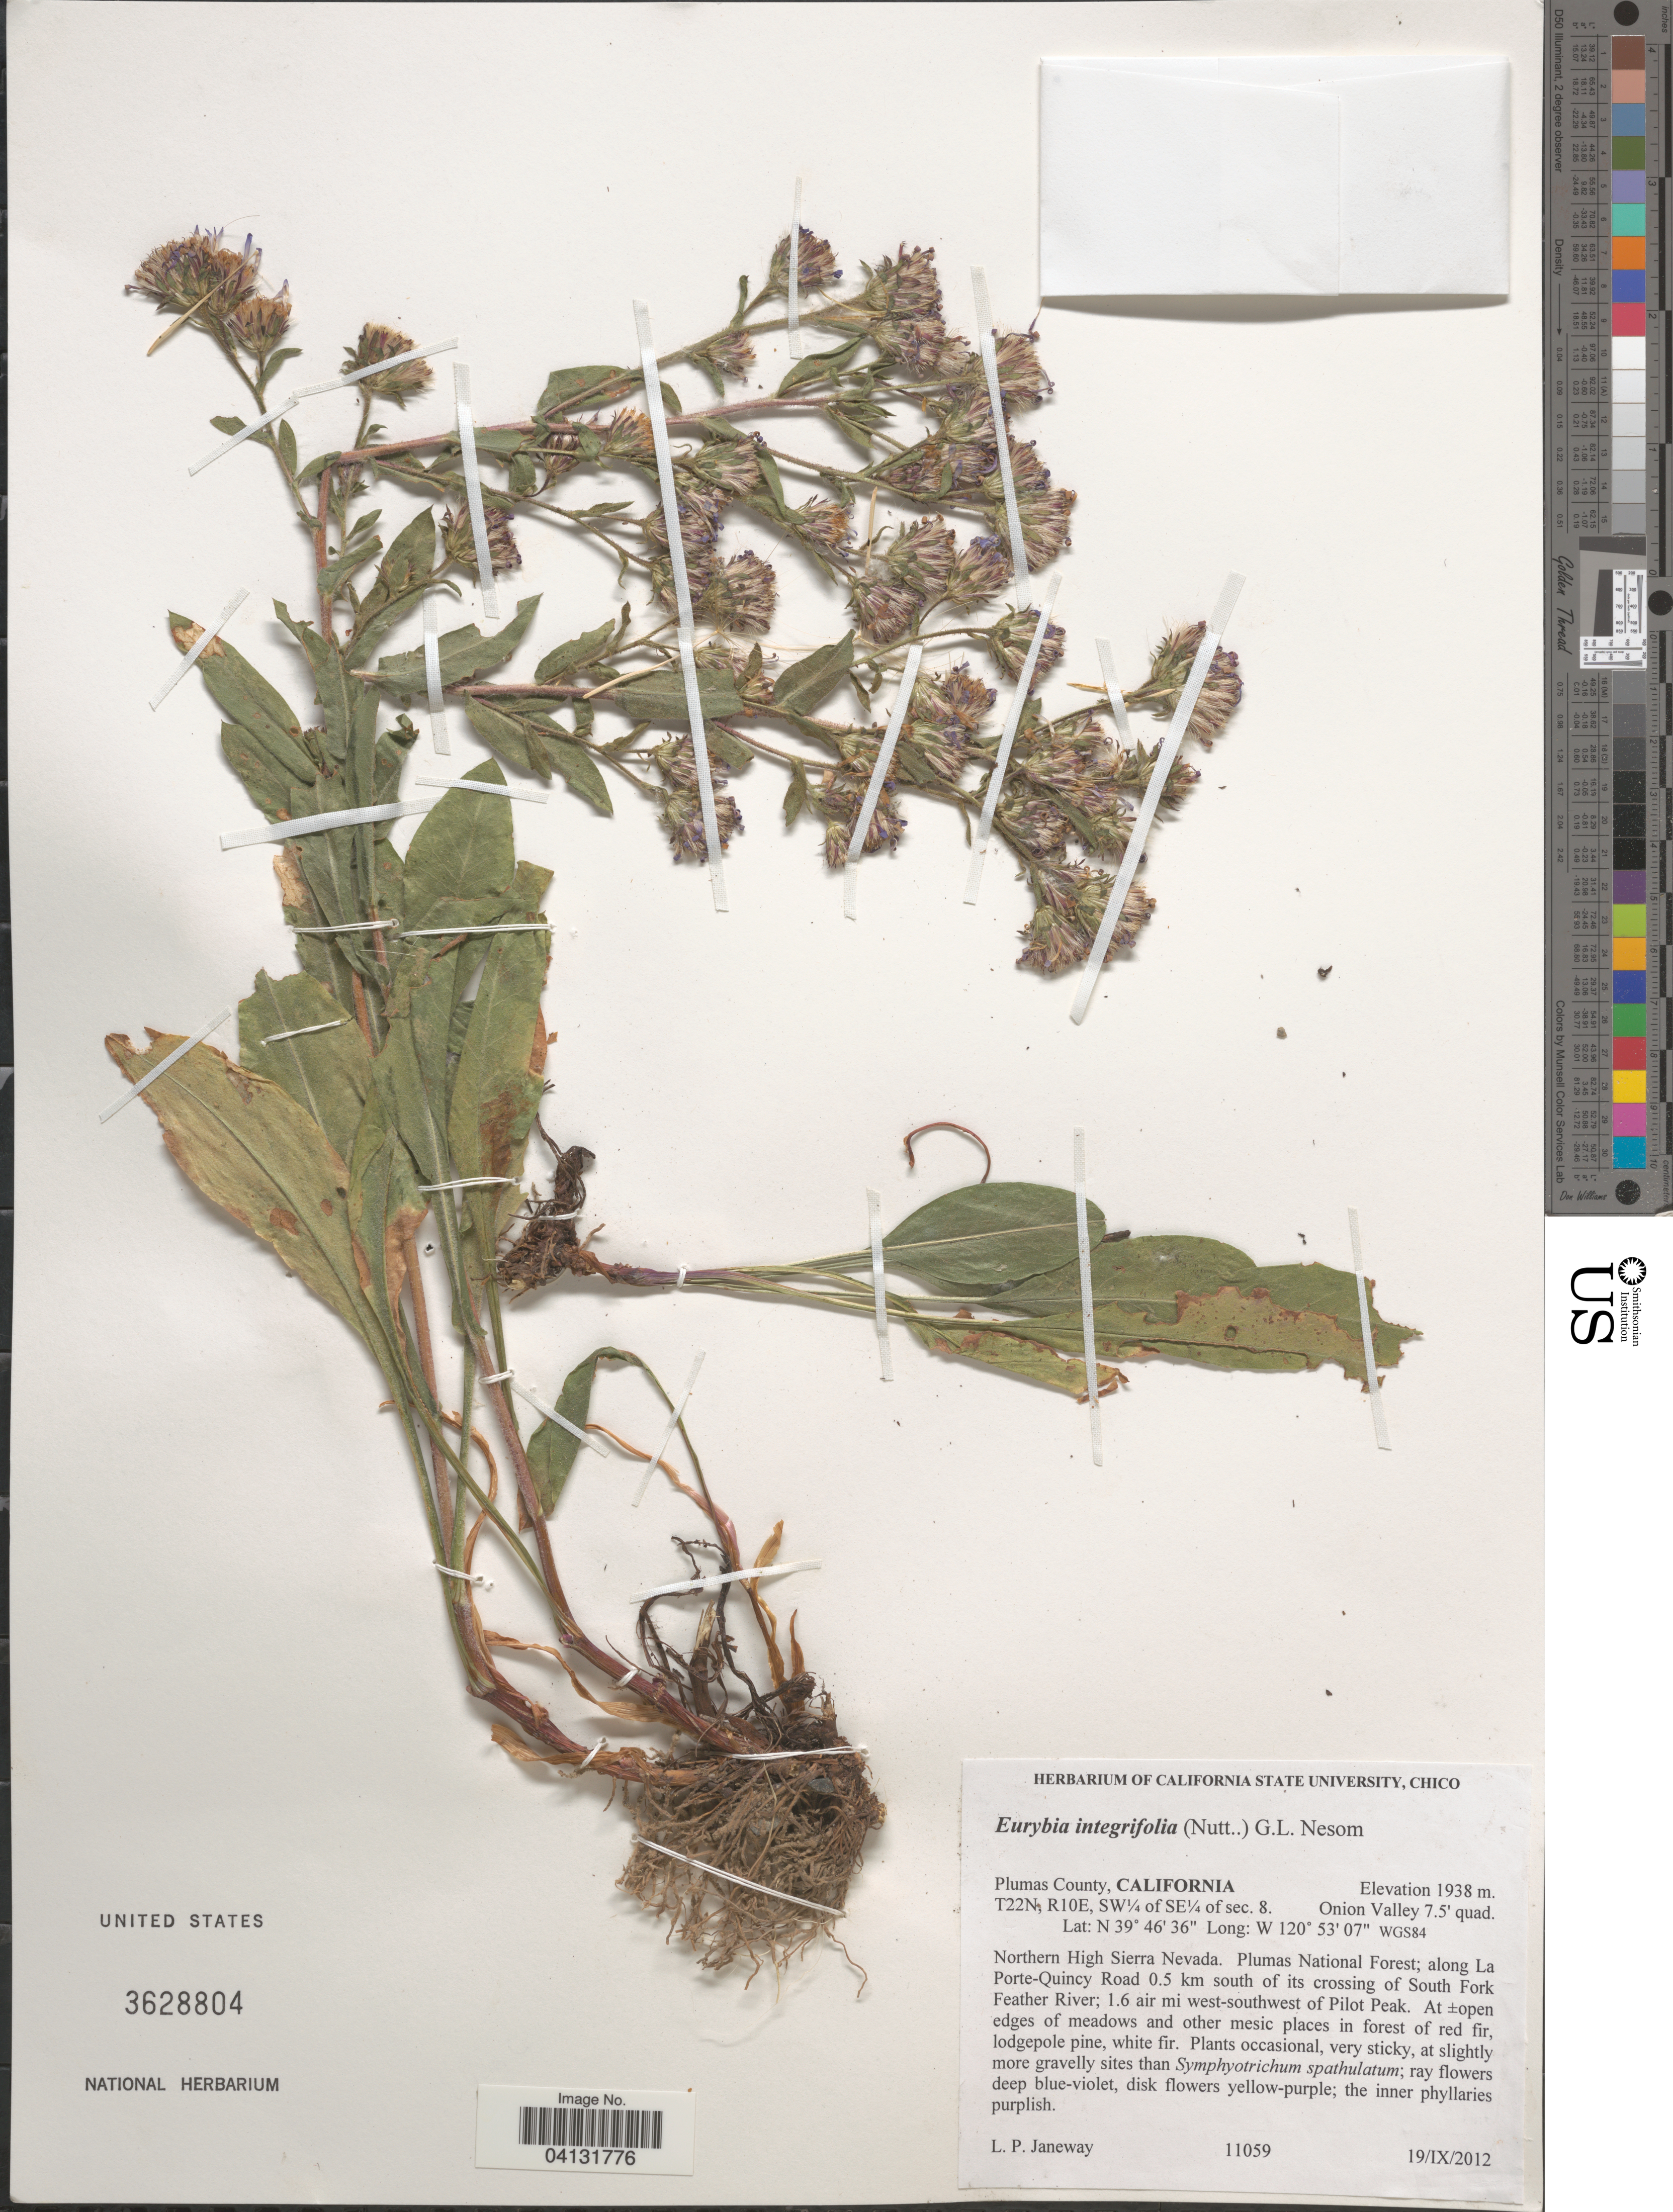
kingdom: Plantae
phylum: Tracheophyta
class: Magnoliopsida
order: Asterales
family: Asteraceae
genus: Eurybia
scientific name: Eurybia integrifolia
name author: (Nutt.) G.L. Nesom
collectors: L. P. Janeway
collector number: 11059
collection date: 2012-09-19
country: United States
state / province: California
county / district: Plumas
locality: Plumas County. T22N, R10E, SW¼ of SE¼ of sec. 8. Onion Valley 7.5' quad. Northern High Sierra Nevada. Plumas National Forest; along La Porte-Quincy Road 0.5 km south of its crossing of South Fork Feather River; 1.6 air mi west-southwest of Pilot Peak. WGS84.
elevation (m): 1938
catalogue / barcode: US 3628804